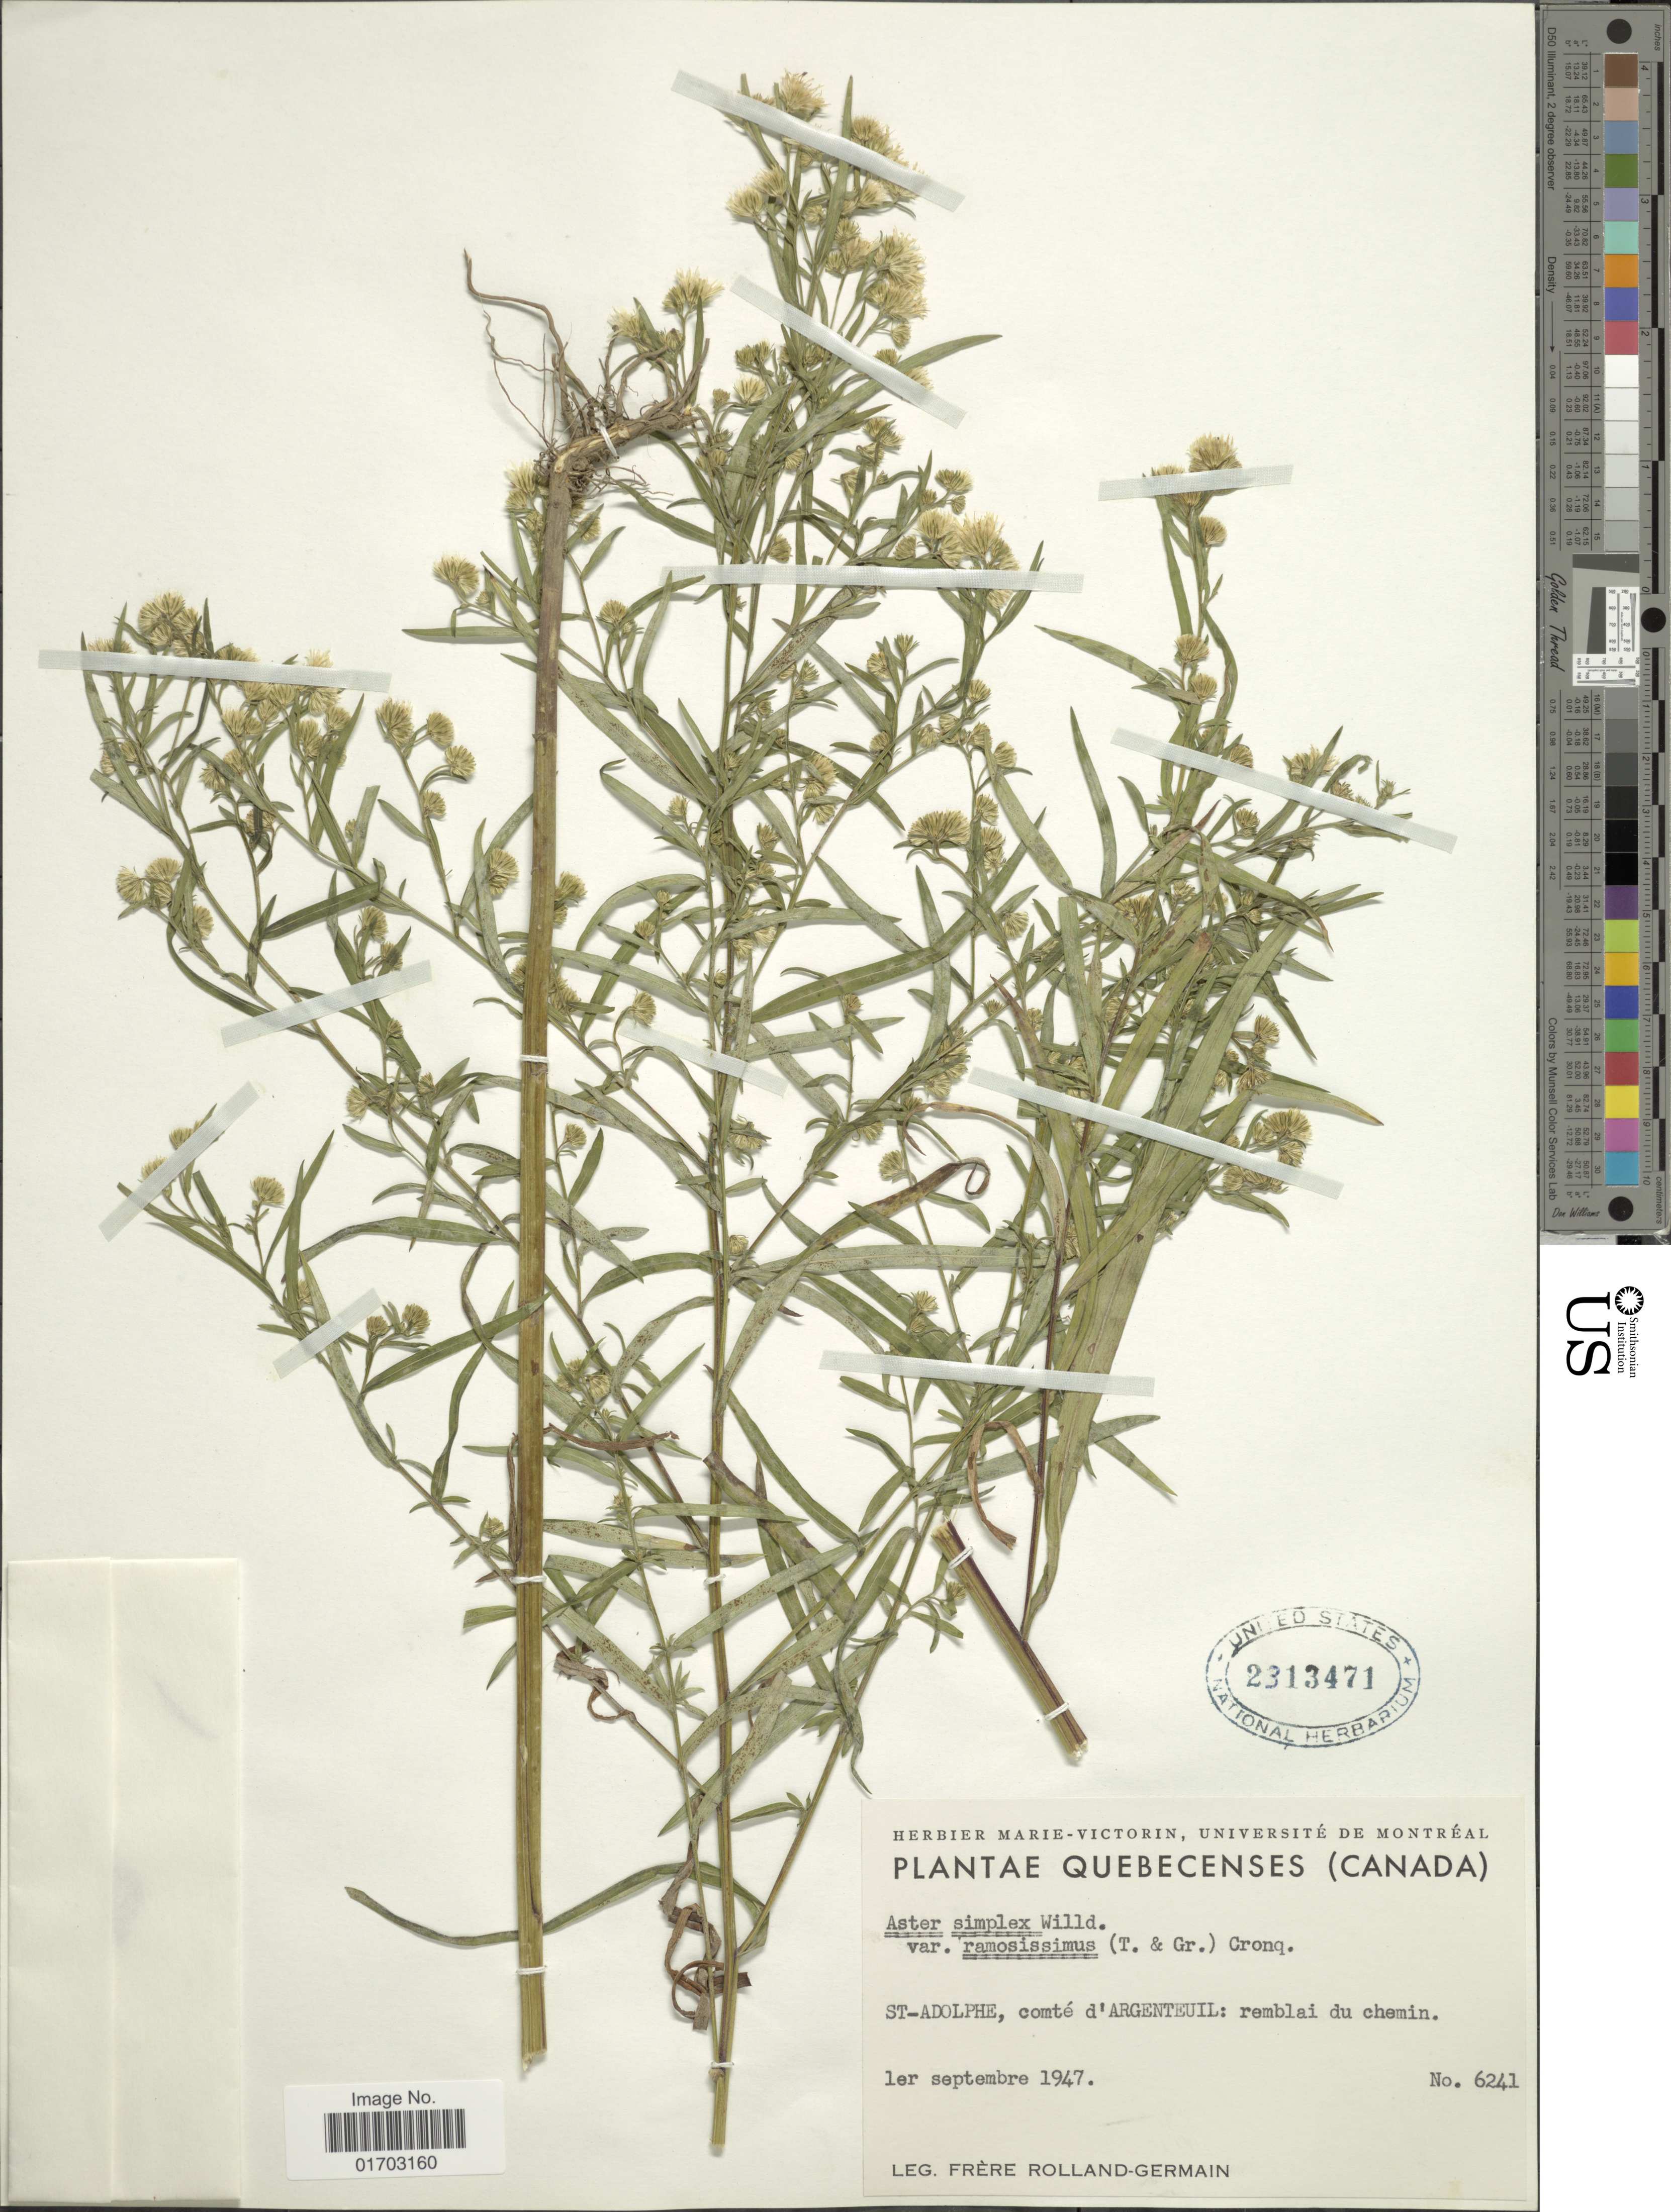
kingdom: Plantae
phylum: Tracheophyta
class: Magnoliopsida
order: Asterales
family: Asteraceae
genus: Symphyotrichum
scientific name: Symphyotrichum simplex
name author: (Willd.) Á. Löve & D. Löve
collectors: Rolland-Germain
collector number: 6241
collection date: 1947-09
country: Canada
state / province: Quebec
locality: St-Adolphe, comté d'Argenteuil: remblai du chemin.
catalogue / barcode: US 2313471